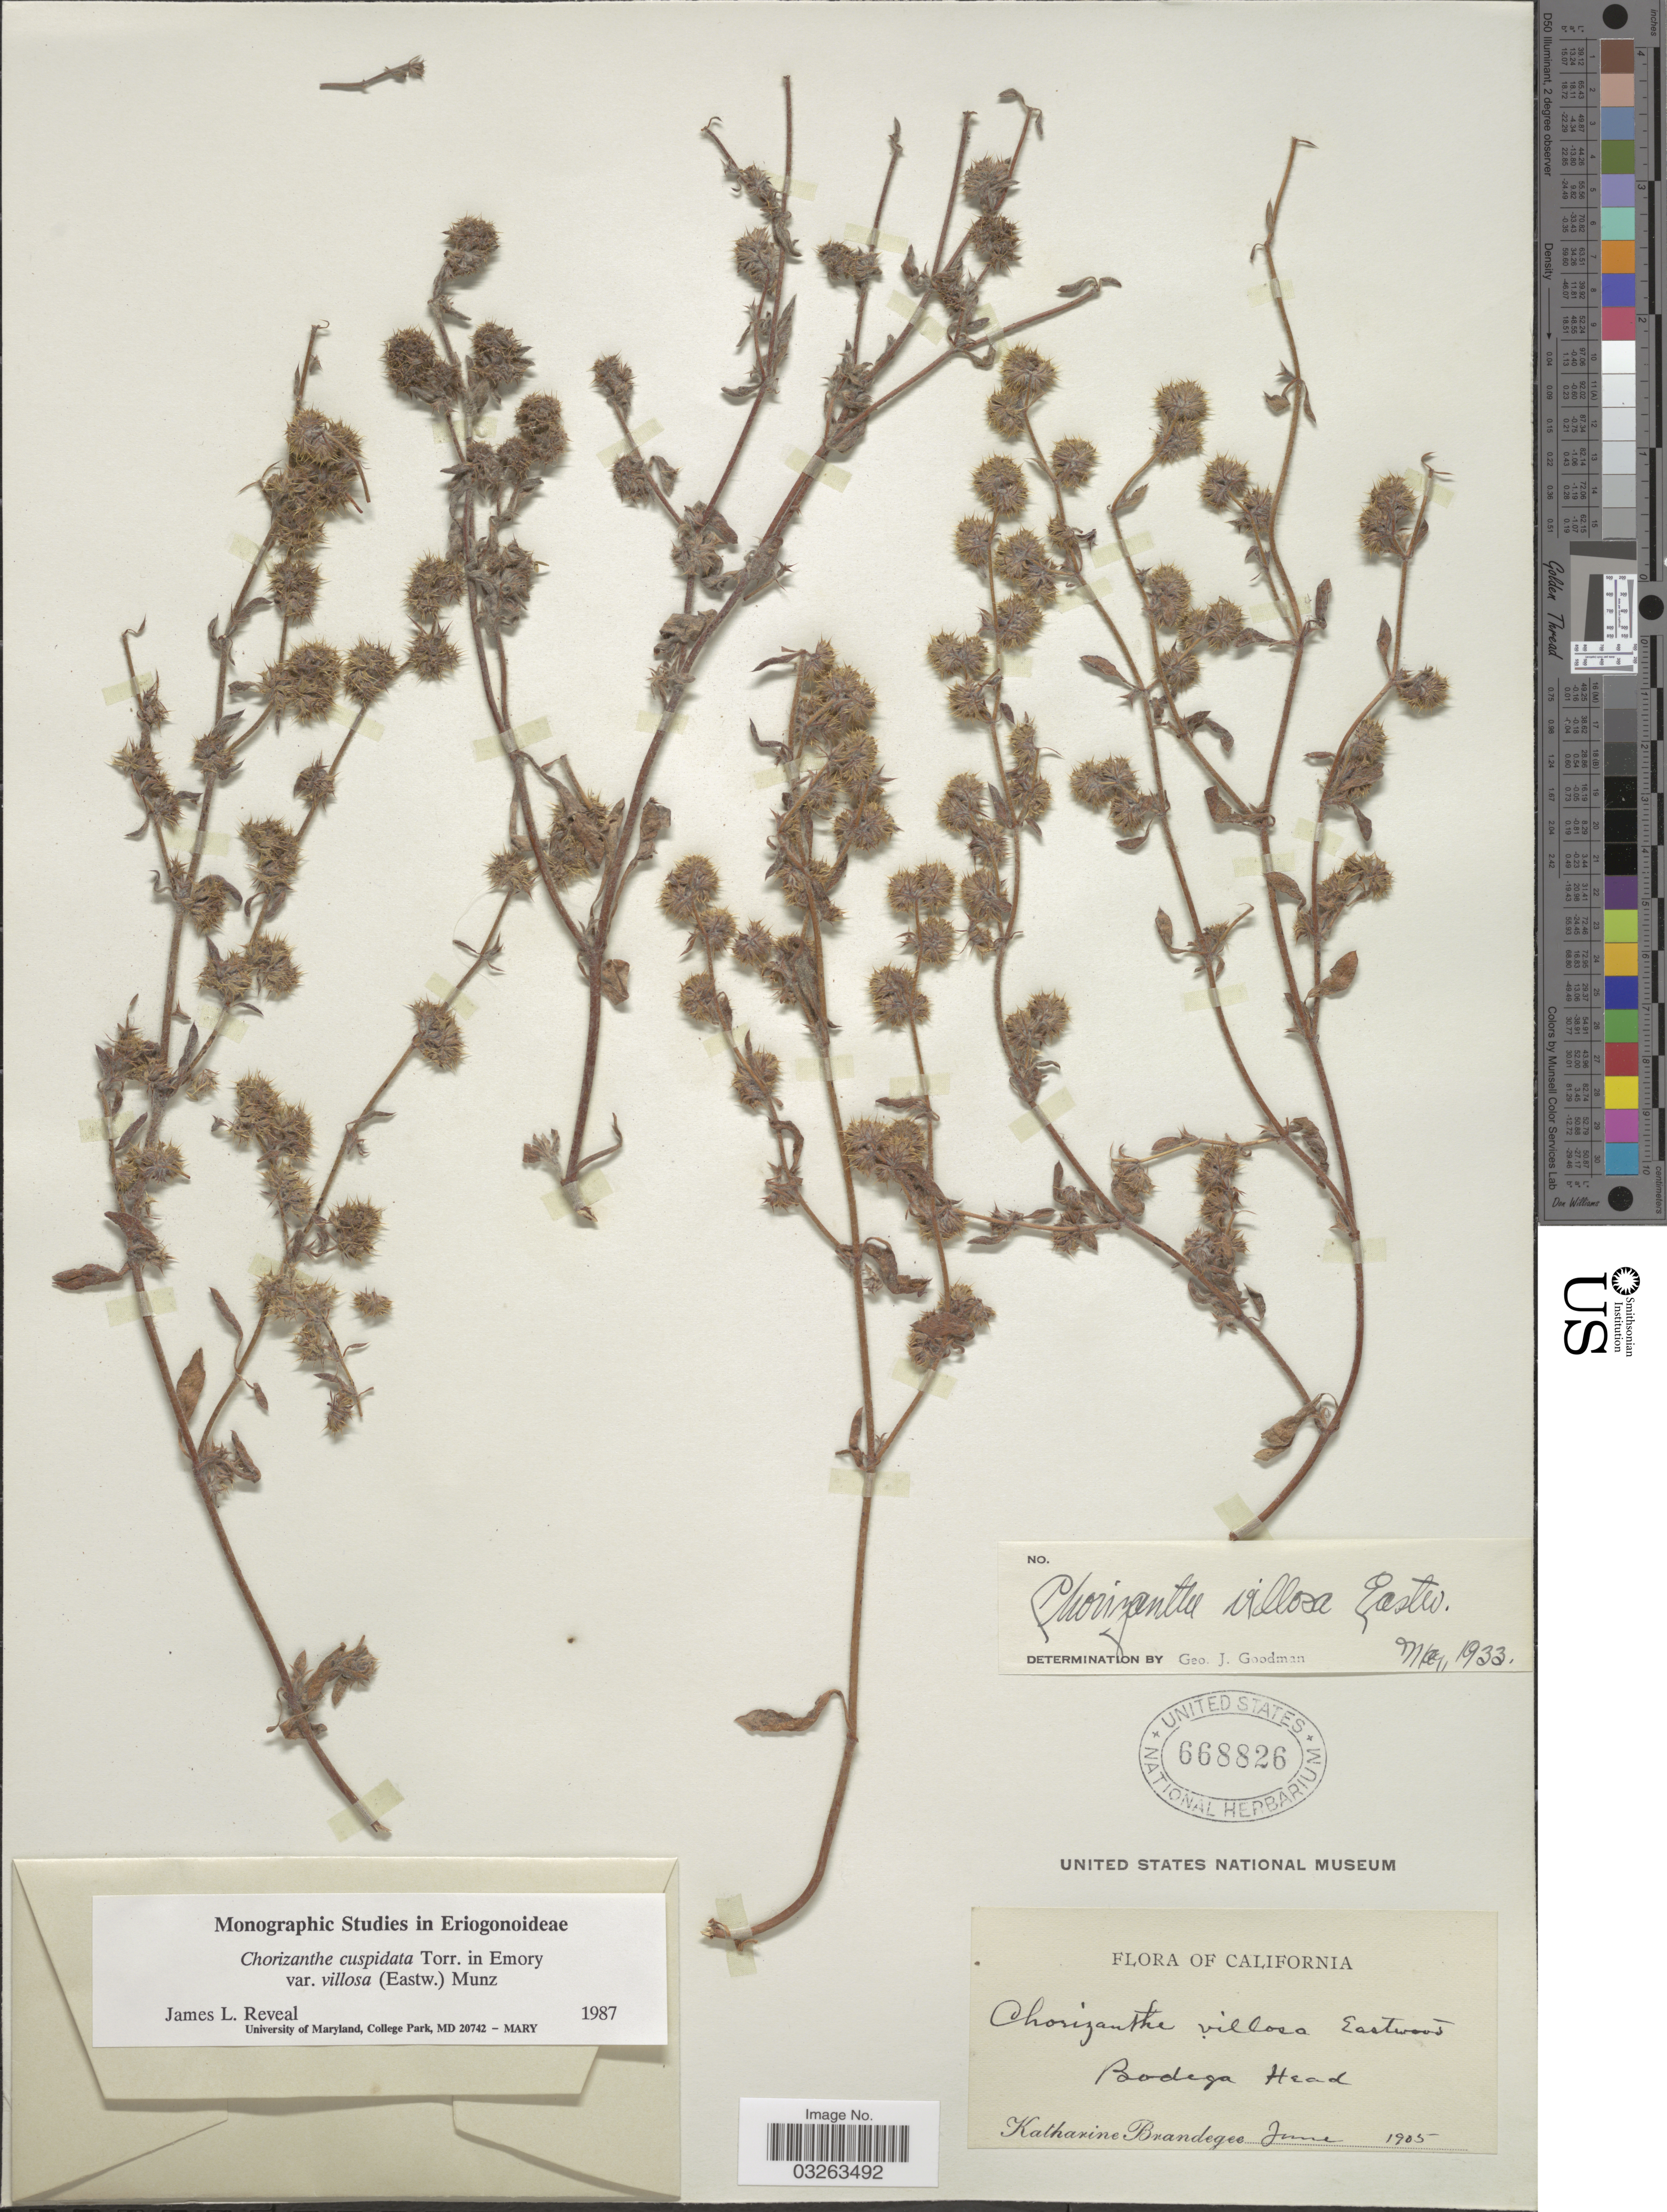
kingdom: Plantae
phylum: Tracheophyta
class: Magnoliopsida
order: Caryophyllales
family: Polygonaceae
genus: Chorizanthe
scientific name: Chorizanthe villosa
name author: Eastw.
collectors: M. K. Brandegee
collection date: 1905-06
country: United States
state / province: California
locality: Bodega Head.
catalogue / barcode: US 668826